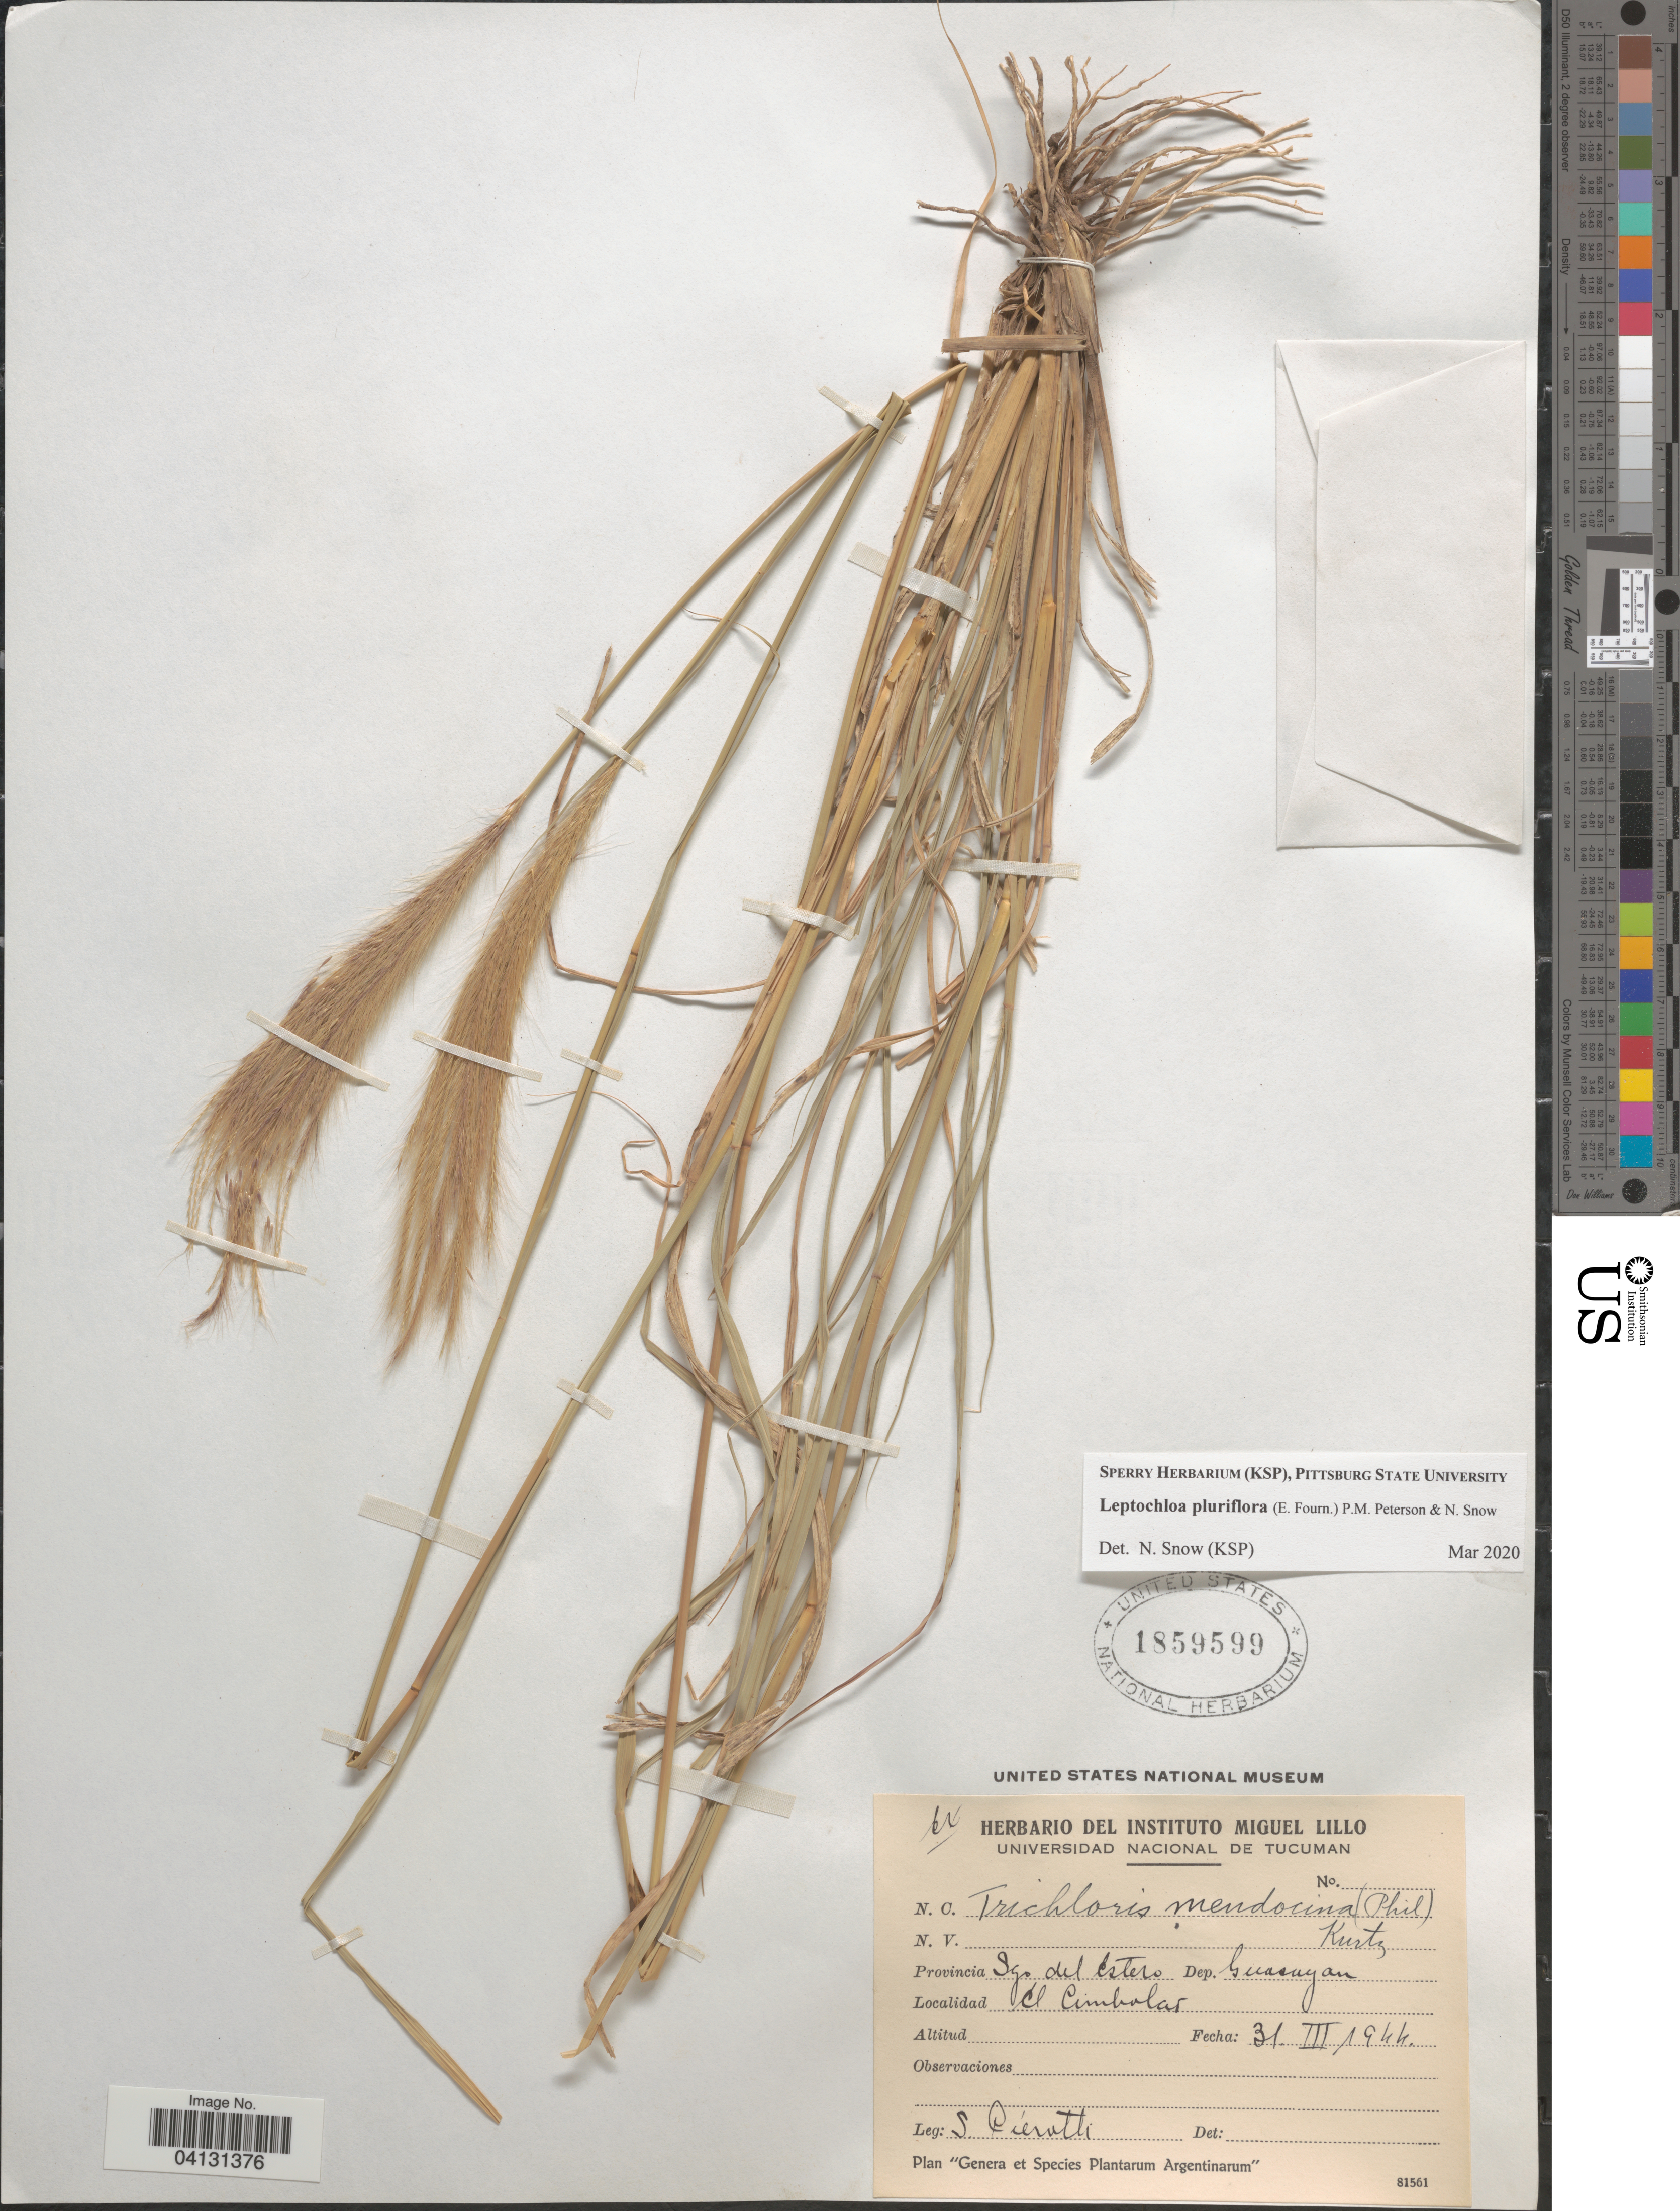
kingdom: Plantae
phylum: Tracheophyta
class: Liliopsida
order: Poales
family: Poaceae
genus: Leptochloa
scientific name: Leptochloa pluriflora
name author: (E. Fourn.) P.M. Peterson & N. Snow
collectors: S. A. Pierotti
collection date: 1944-03-31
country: Argentina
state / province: Santiago del Estero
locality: Dep. Guasuyan. El Cimbolas.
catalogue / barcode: US 1859599